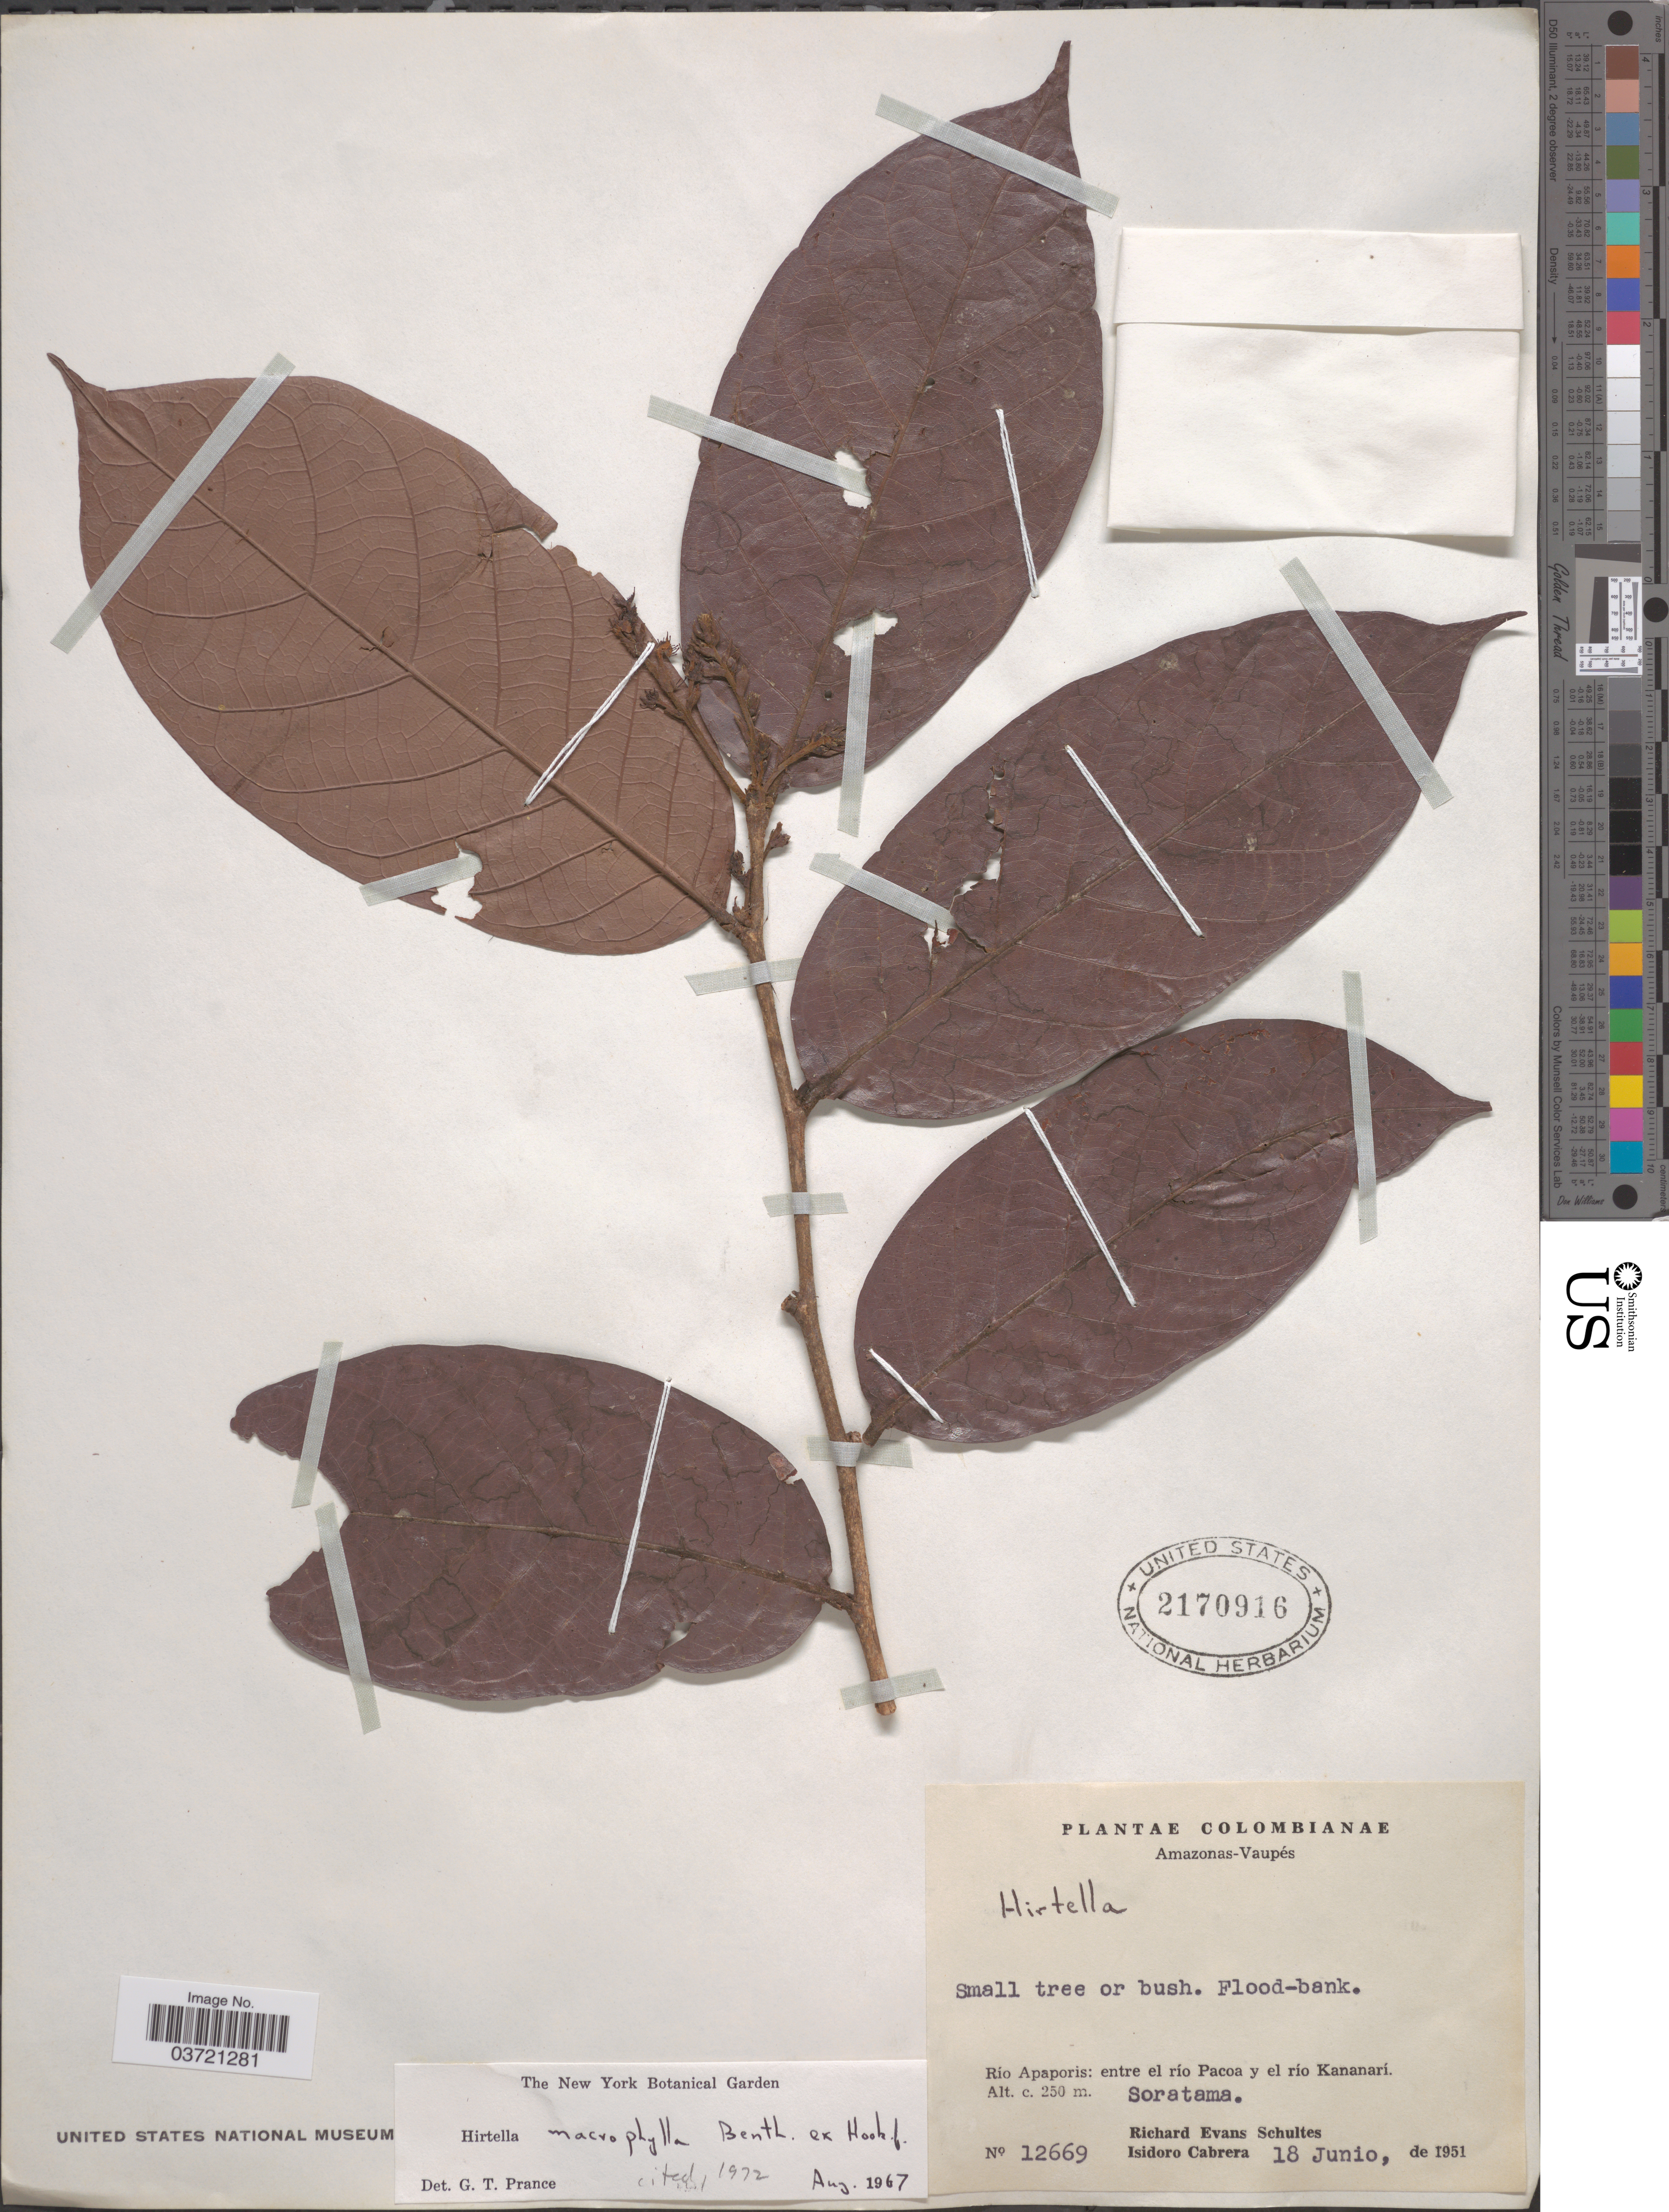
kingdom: Plantae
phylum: Tracheophyta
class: Magnoliopsida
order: Malpighiales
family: Chrysobalanaceae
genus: Hirtella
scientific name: Hirtella macrophylla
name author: Benth. ex Hook. f.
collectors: R. E. Schultes & I. Cabrera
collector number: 12669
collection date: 1951-06-18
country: Colombia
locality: Amazonas-Vaupés. Río Apaporis: entre el río Pacoa y el río Kananarí. Soratama.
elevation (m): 250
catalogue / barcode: US 2170916